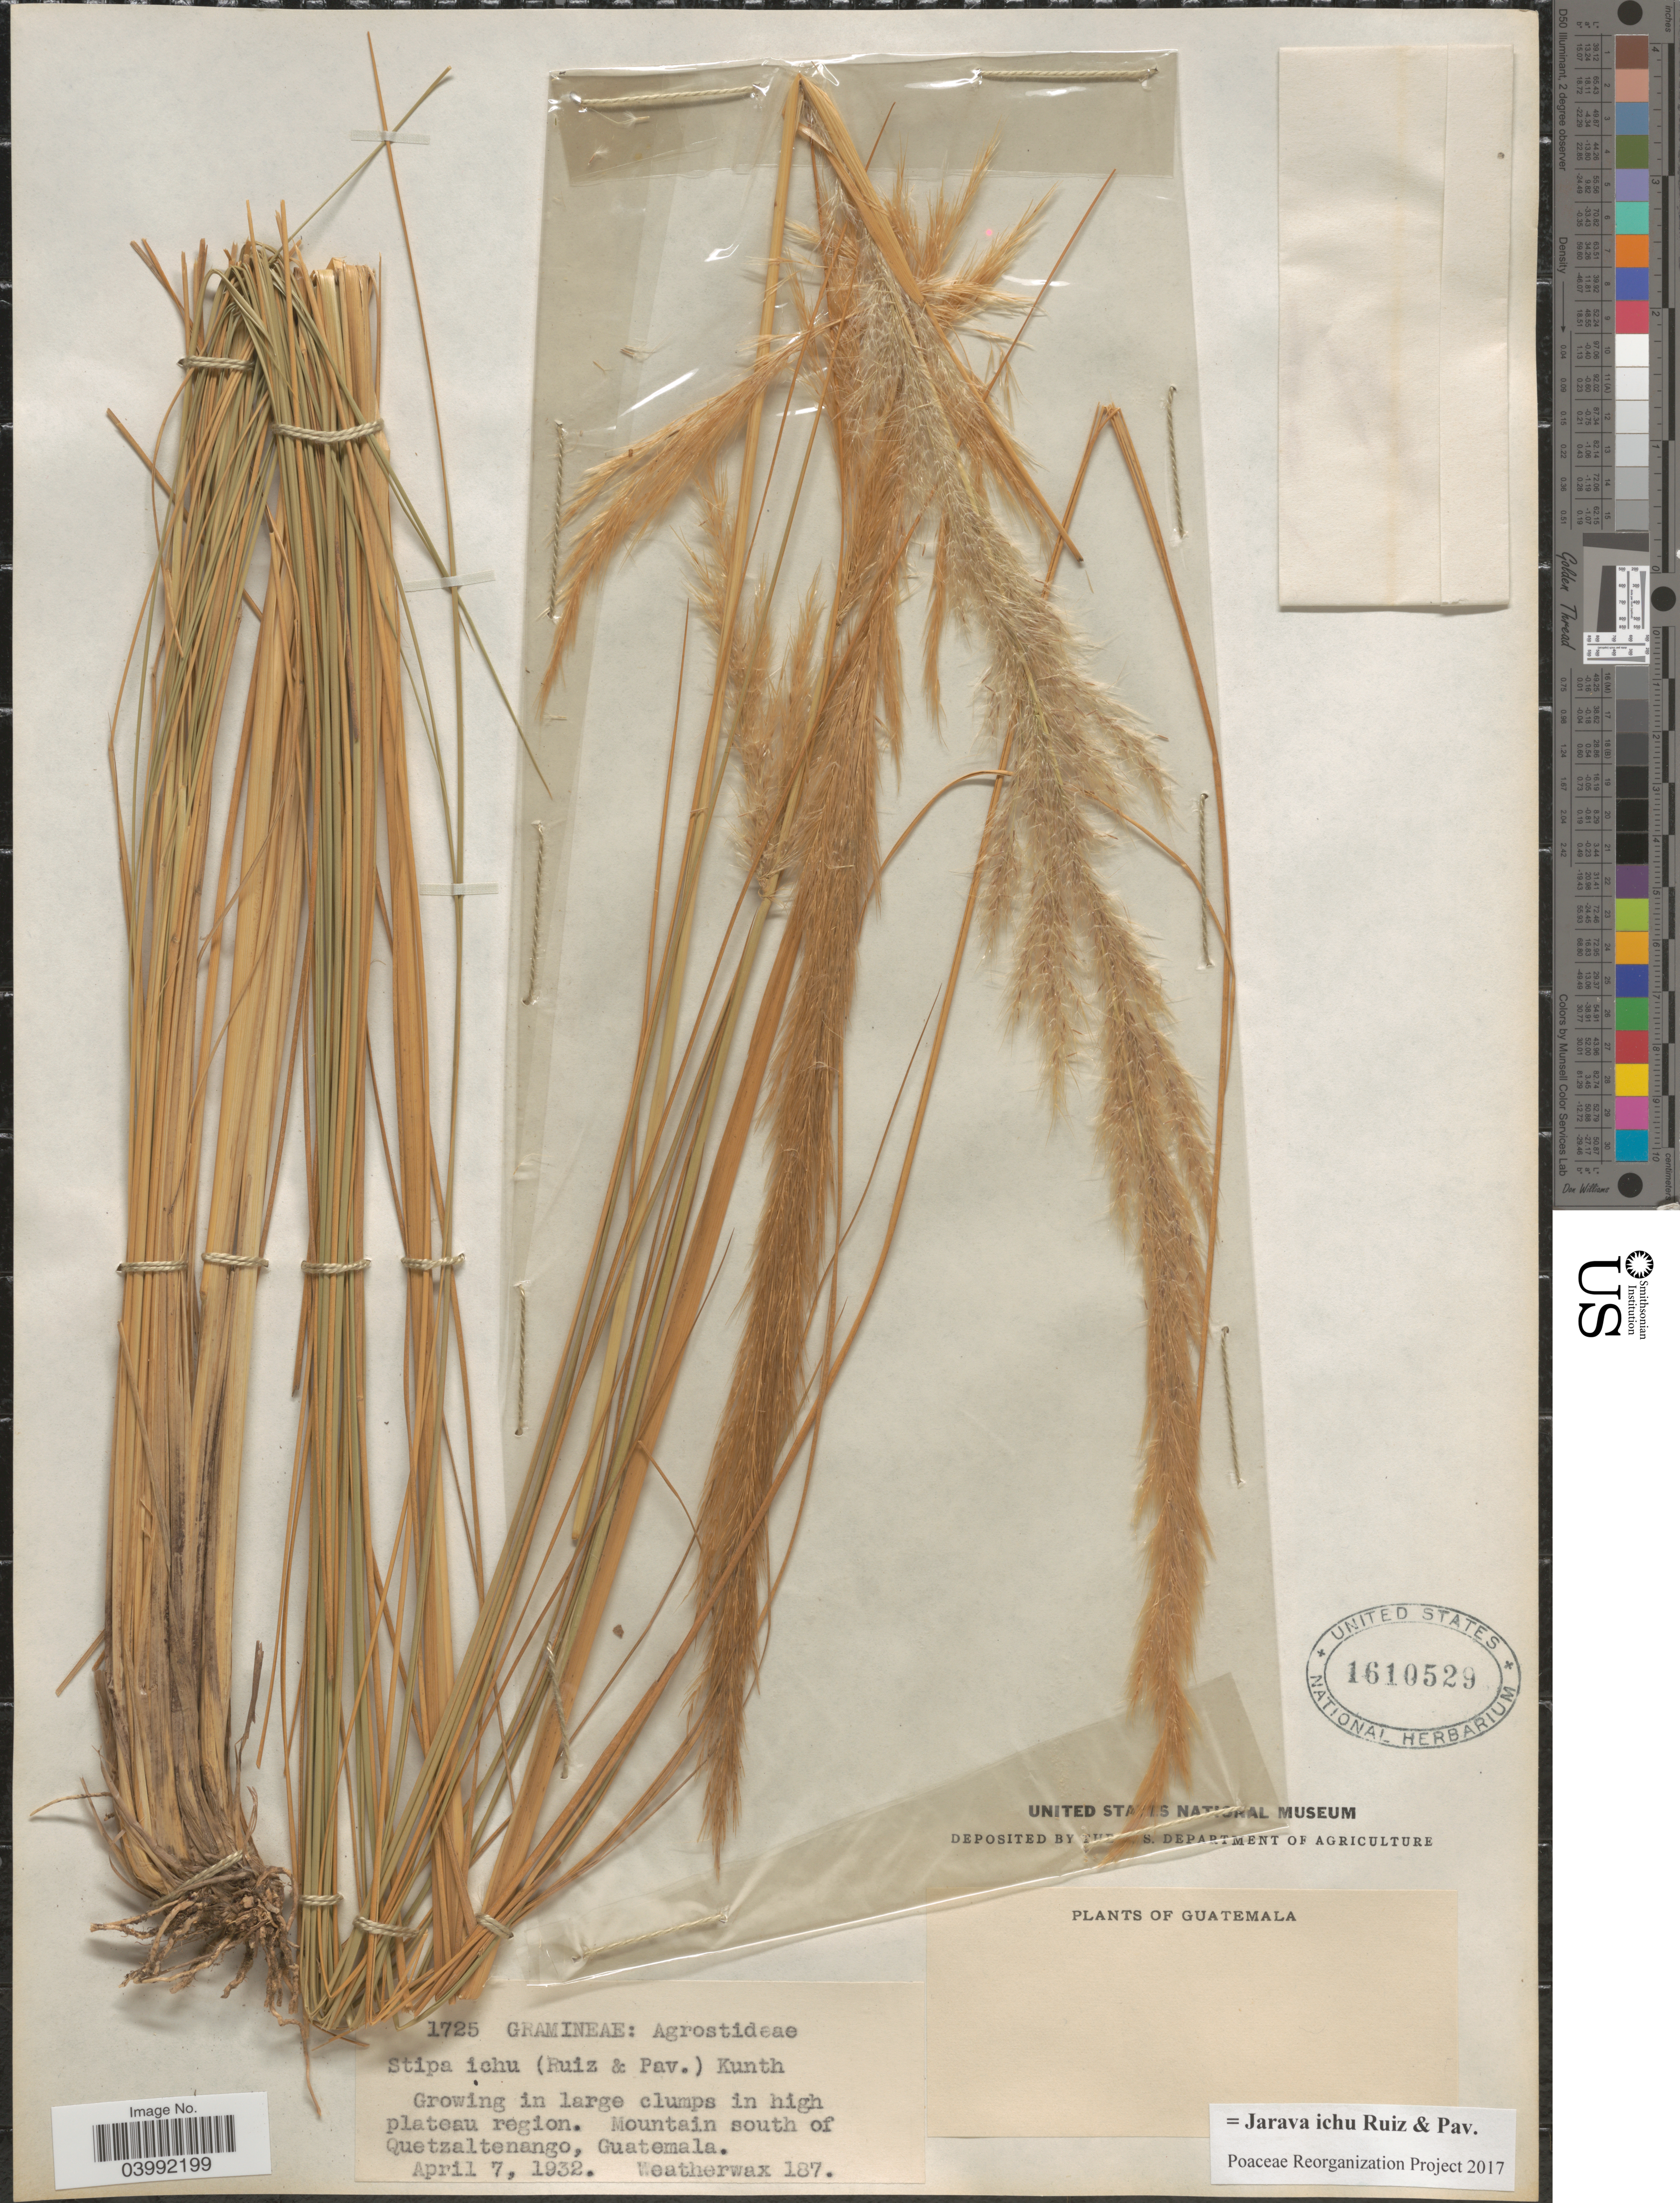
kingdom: Plantae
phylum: Tracheophyta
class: Liliopsida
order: Poales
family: Poaceae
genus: Jarava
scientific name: Jarava ichu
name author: Ruiz & Pav.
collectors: -. Weatherwax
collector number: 187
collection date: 1932-04-07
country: Guatemala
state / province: Quetzaltenango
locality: In high plateau region. Mountain south of Quetzaltenango.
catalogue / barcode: US 1610529